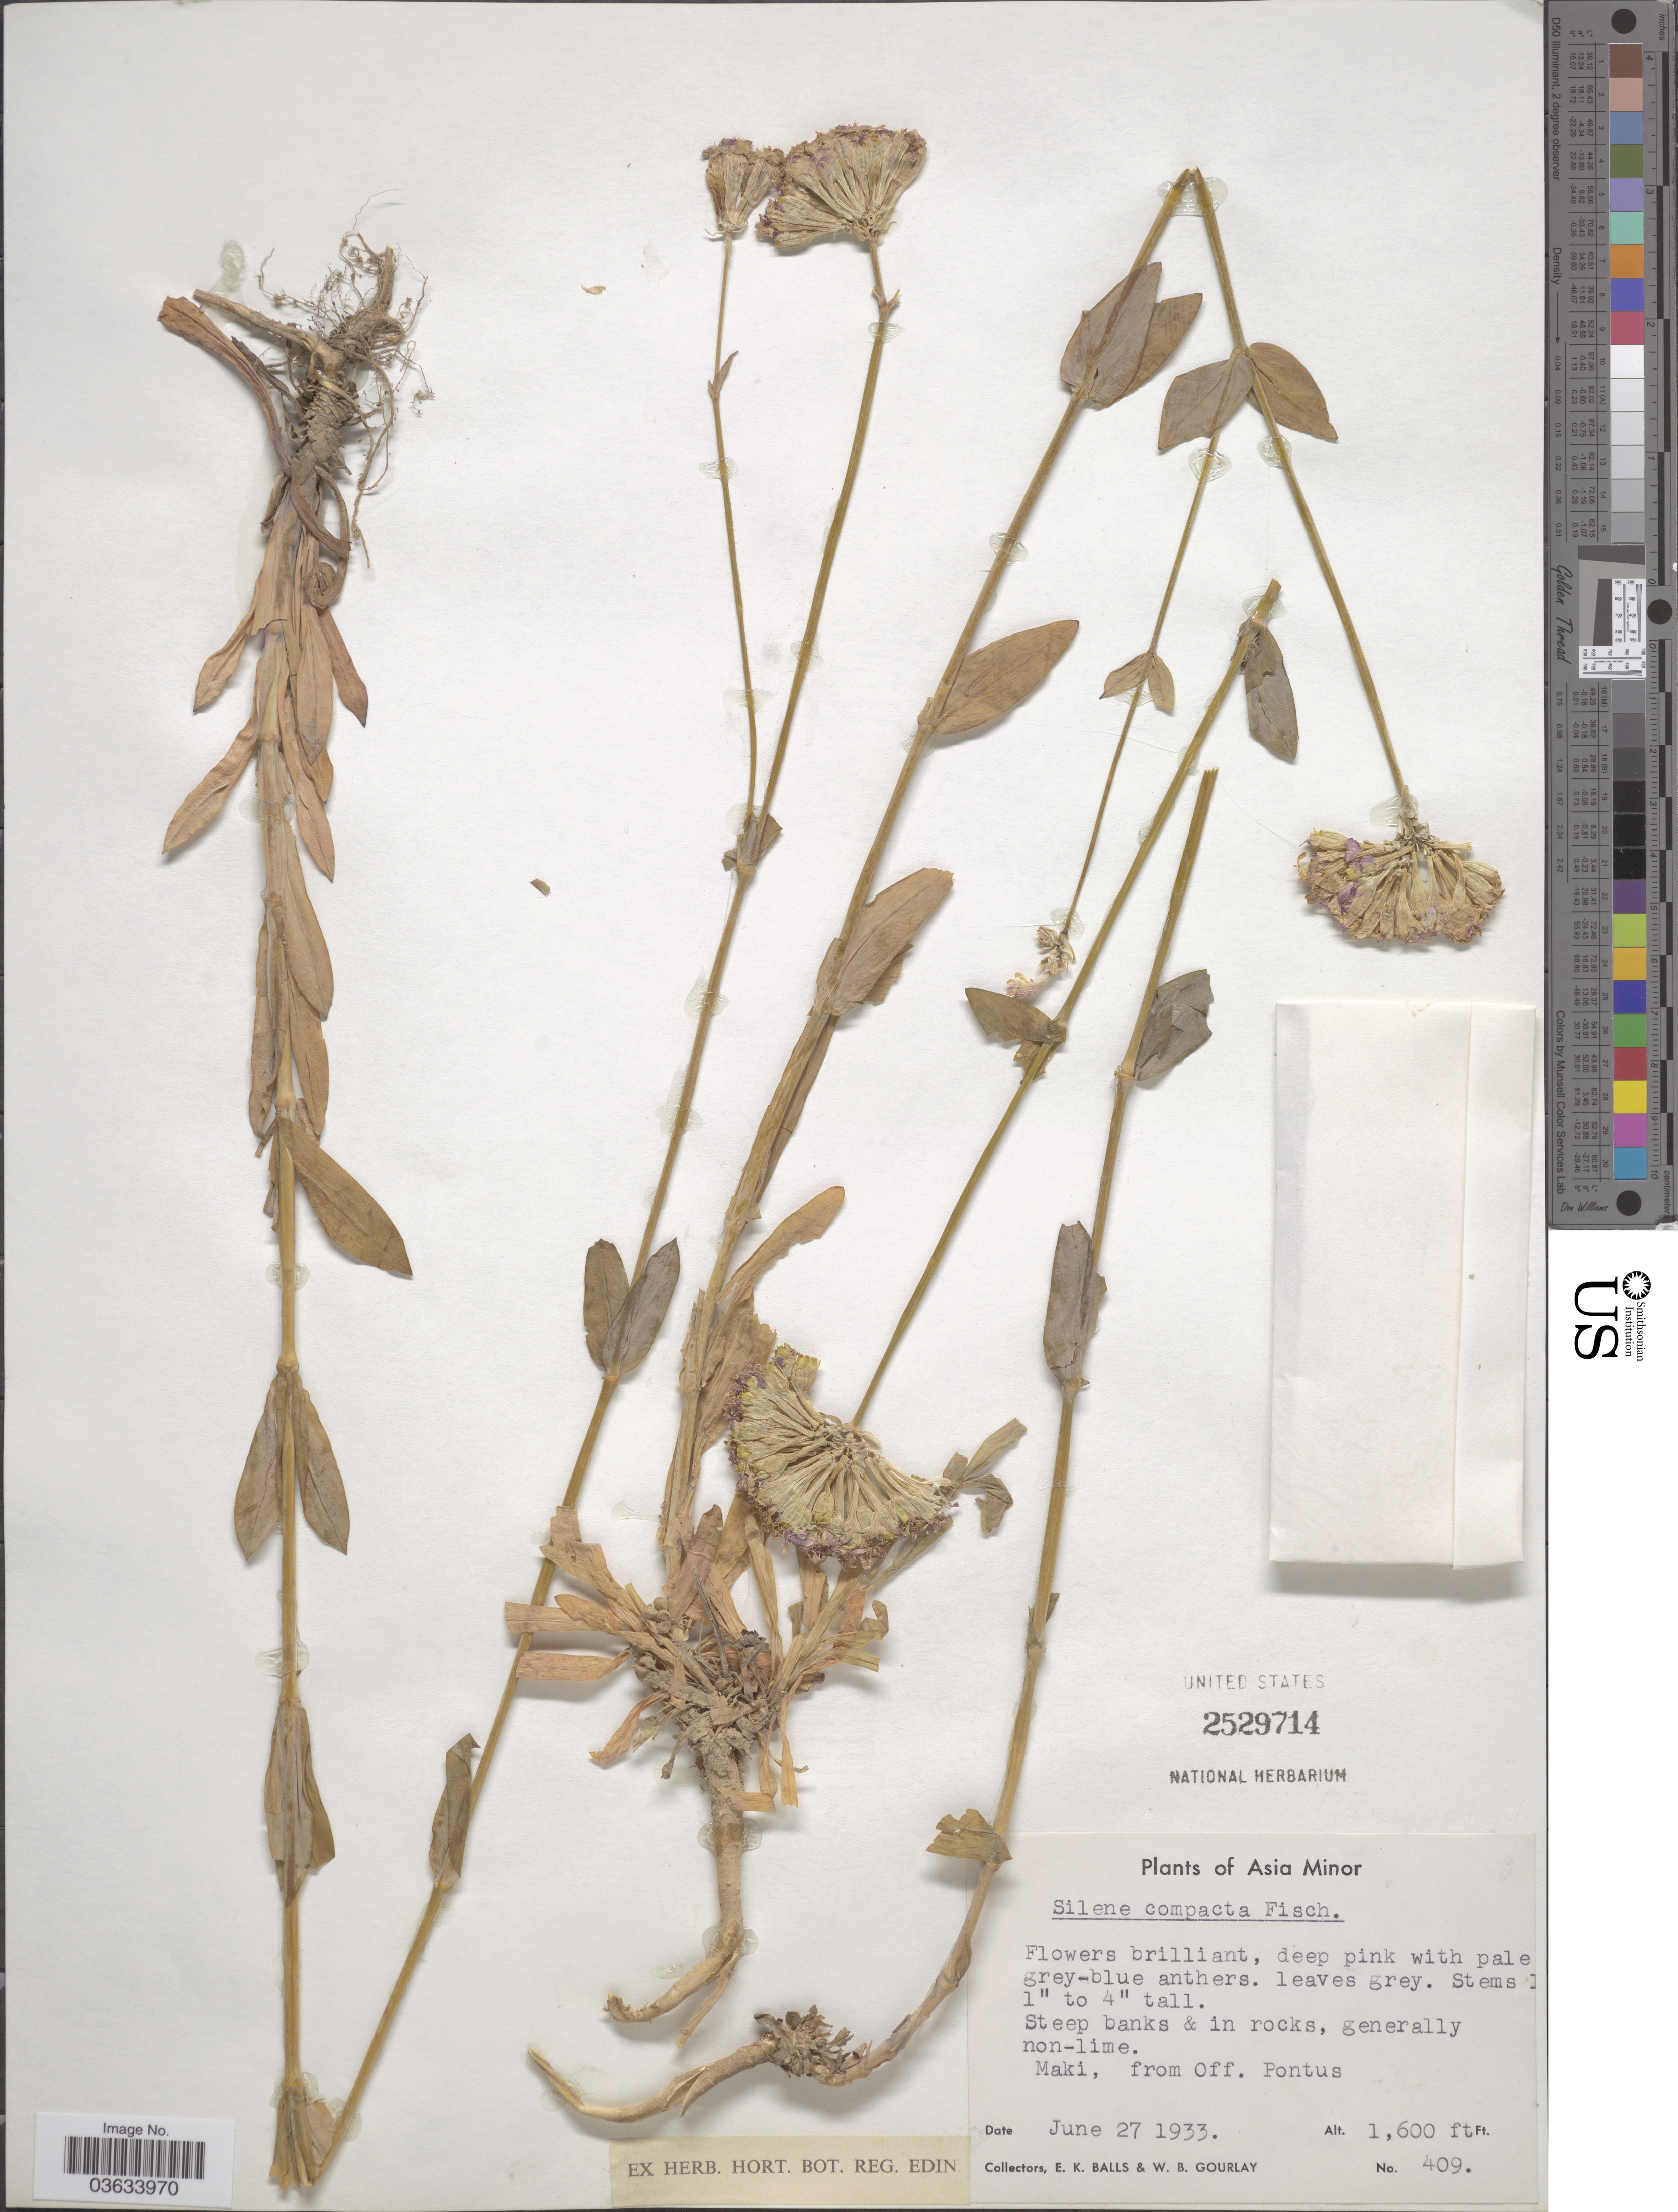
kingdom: Plantae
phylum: Tracheophyta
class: Magnoliopsida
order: Caryophyllales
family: Caryophyllaceae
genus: Atocion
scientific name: Atocion compactum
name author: (Fisch. ex Hornem.) Tzvelev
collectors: E. K. Balls & W. B. Gourlay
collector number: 409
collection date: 1933-06-27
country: Turkey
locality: Asia Minor. Maki, from Off. Pontus.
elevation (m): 488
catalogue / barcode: US 2529714